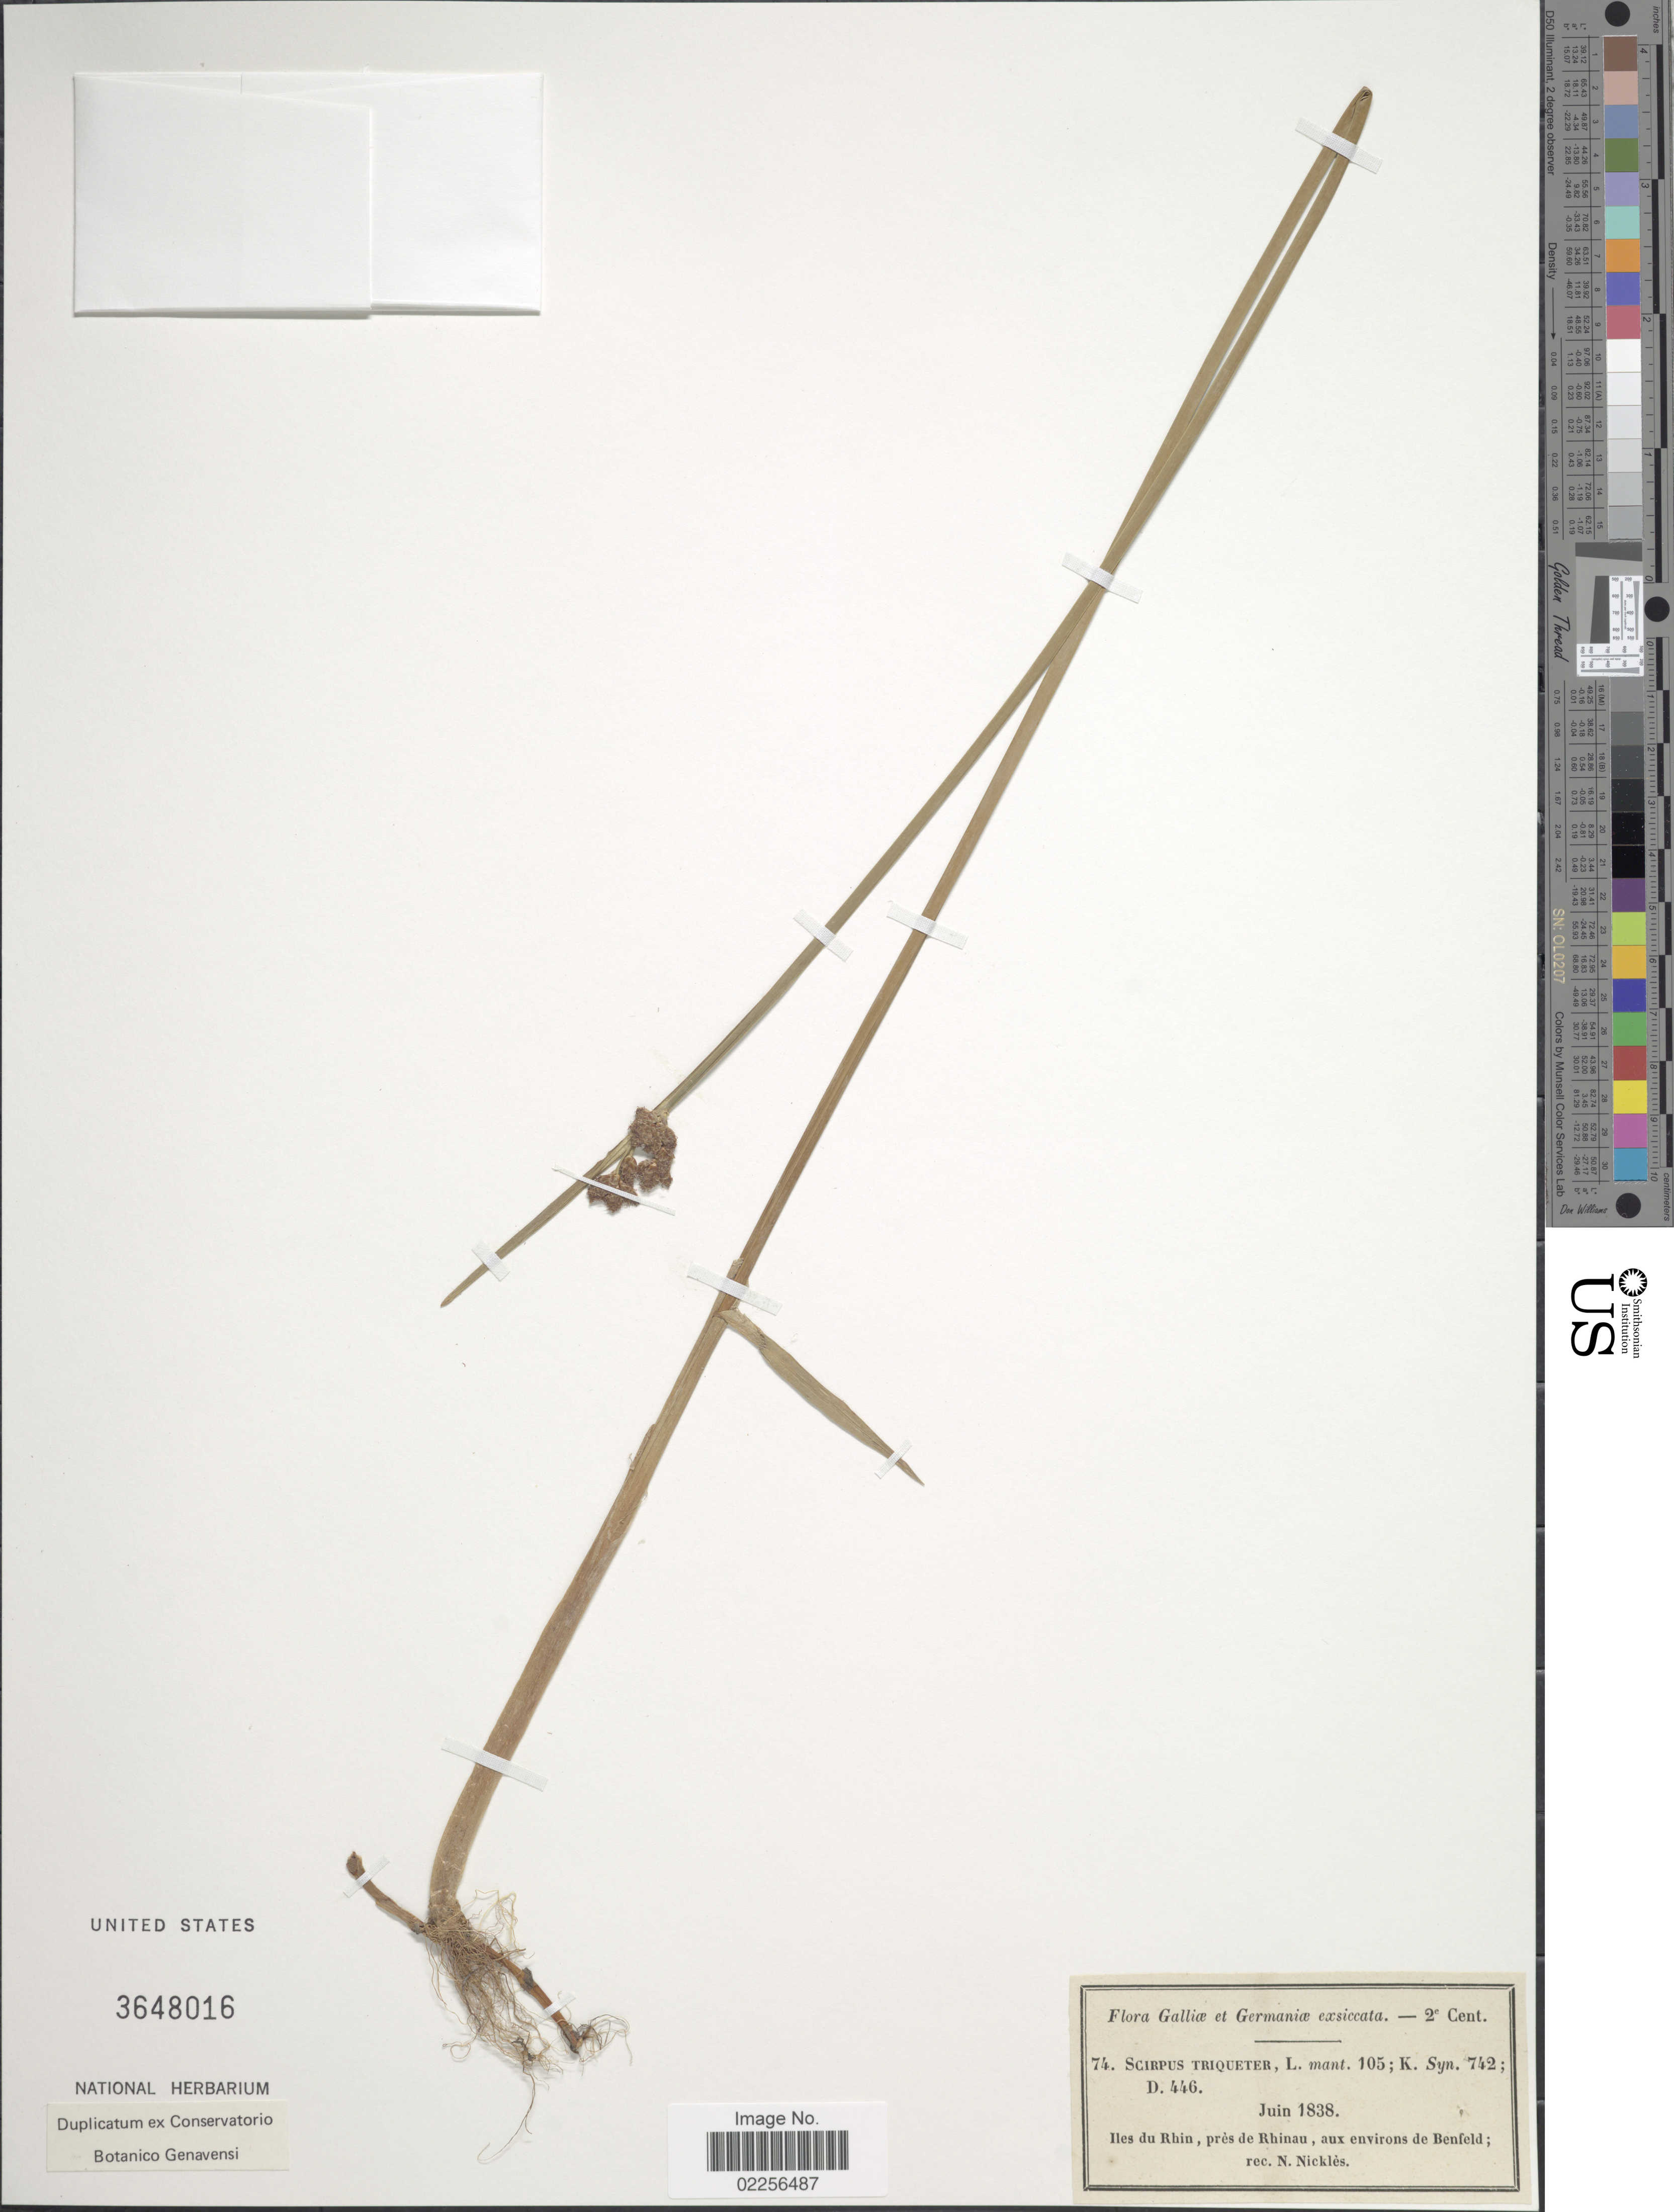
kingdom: Plantae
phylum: Tracheophyta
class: Liliopsida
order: Poales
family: Cyperaceae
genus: Schoenoplectus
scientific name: Schoenoplectus triqueter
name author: (L.) Palla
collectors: N. Nicklès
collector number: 74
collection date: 1838-06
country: France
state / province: Grand Est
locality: Galliae et Germaniae, Iles du Rhin, pres de Rhinau, au environs de Benfeld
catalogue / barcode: US 3648016